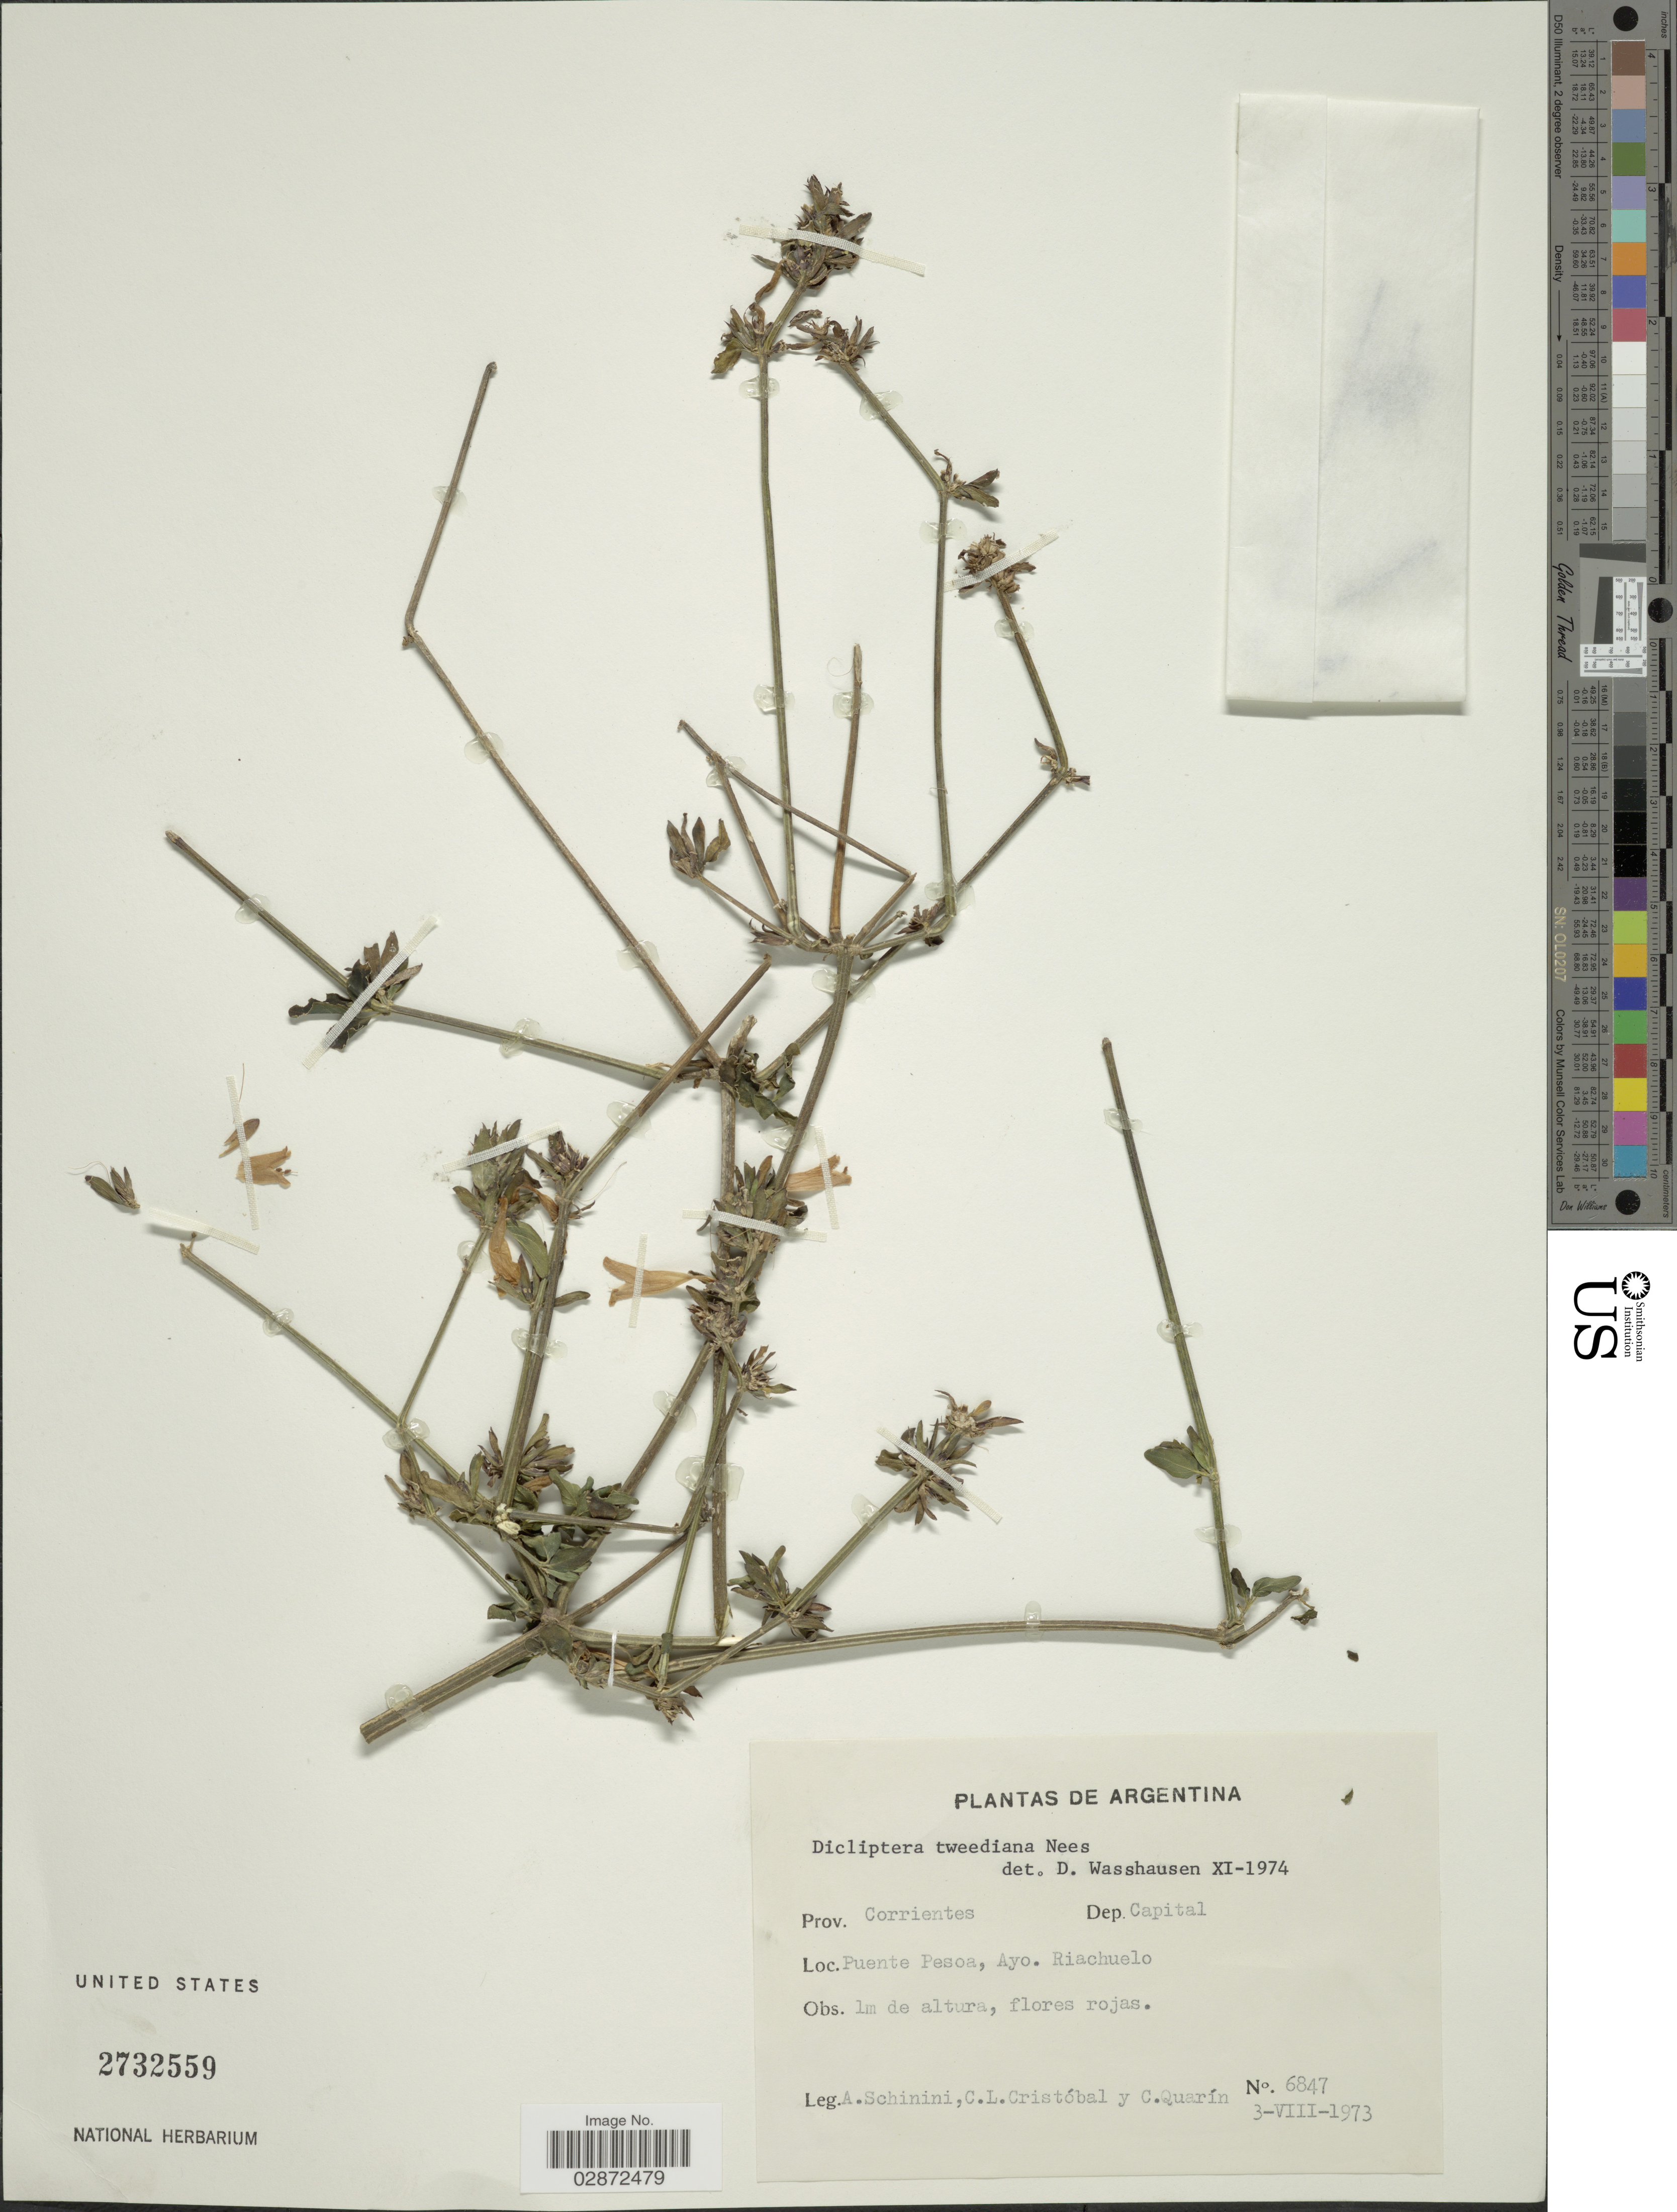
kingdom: Plantae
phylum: Tracheophyta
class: Magnoliopsida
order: Lamiales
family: Acanthaceae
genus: Dicliptera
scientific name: Dicliptera squarrosa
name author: Nees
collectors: A. Schinini, C. L. Cristóbal & C. Quarín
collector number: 6847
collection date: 1973-08-03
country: Argentina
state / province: Corrientes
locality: Prov. Corrientes. Dep. Capital. Puente Pesoa, Ayo. Riachuelo.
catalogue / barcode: US 2732559